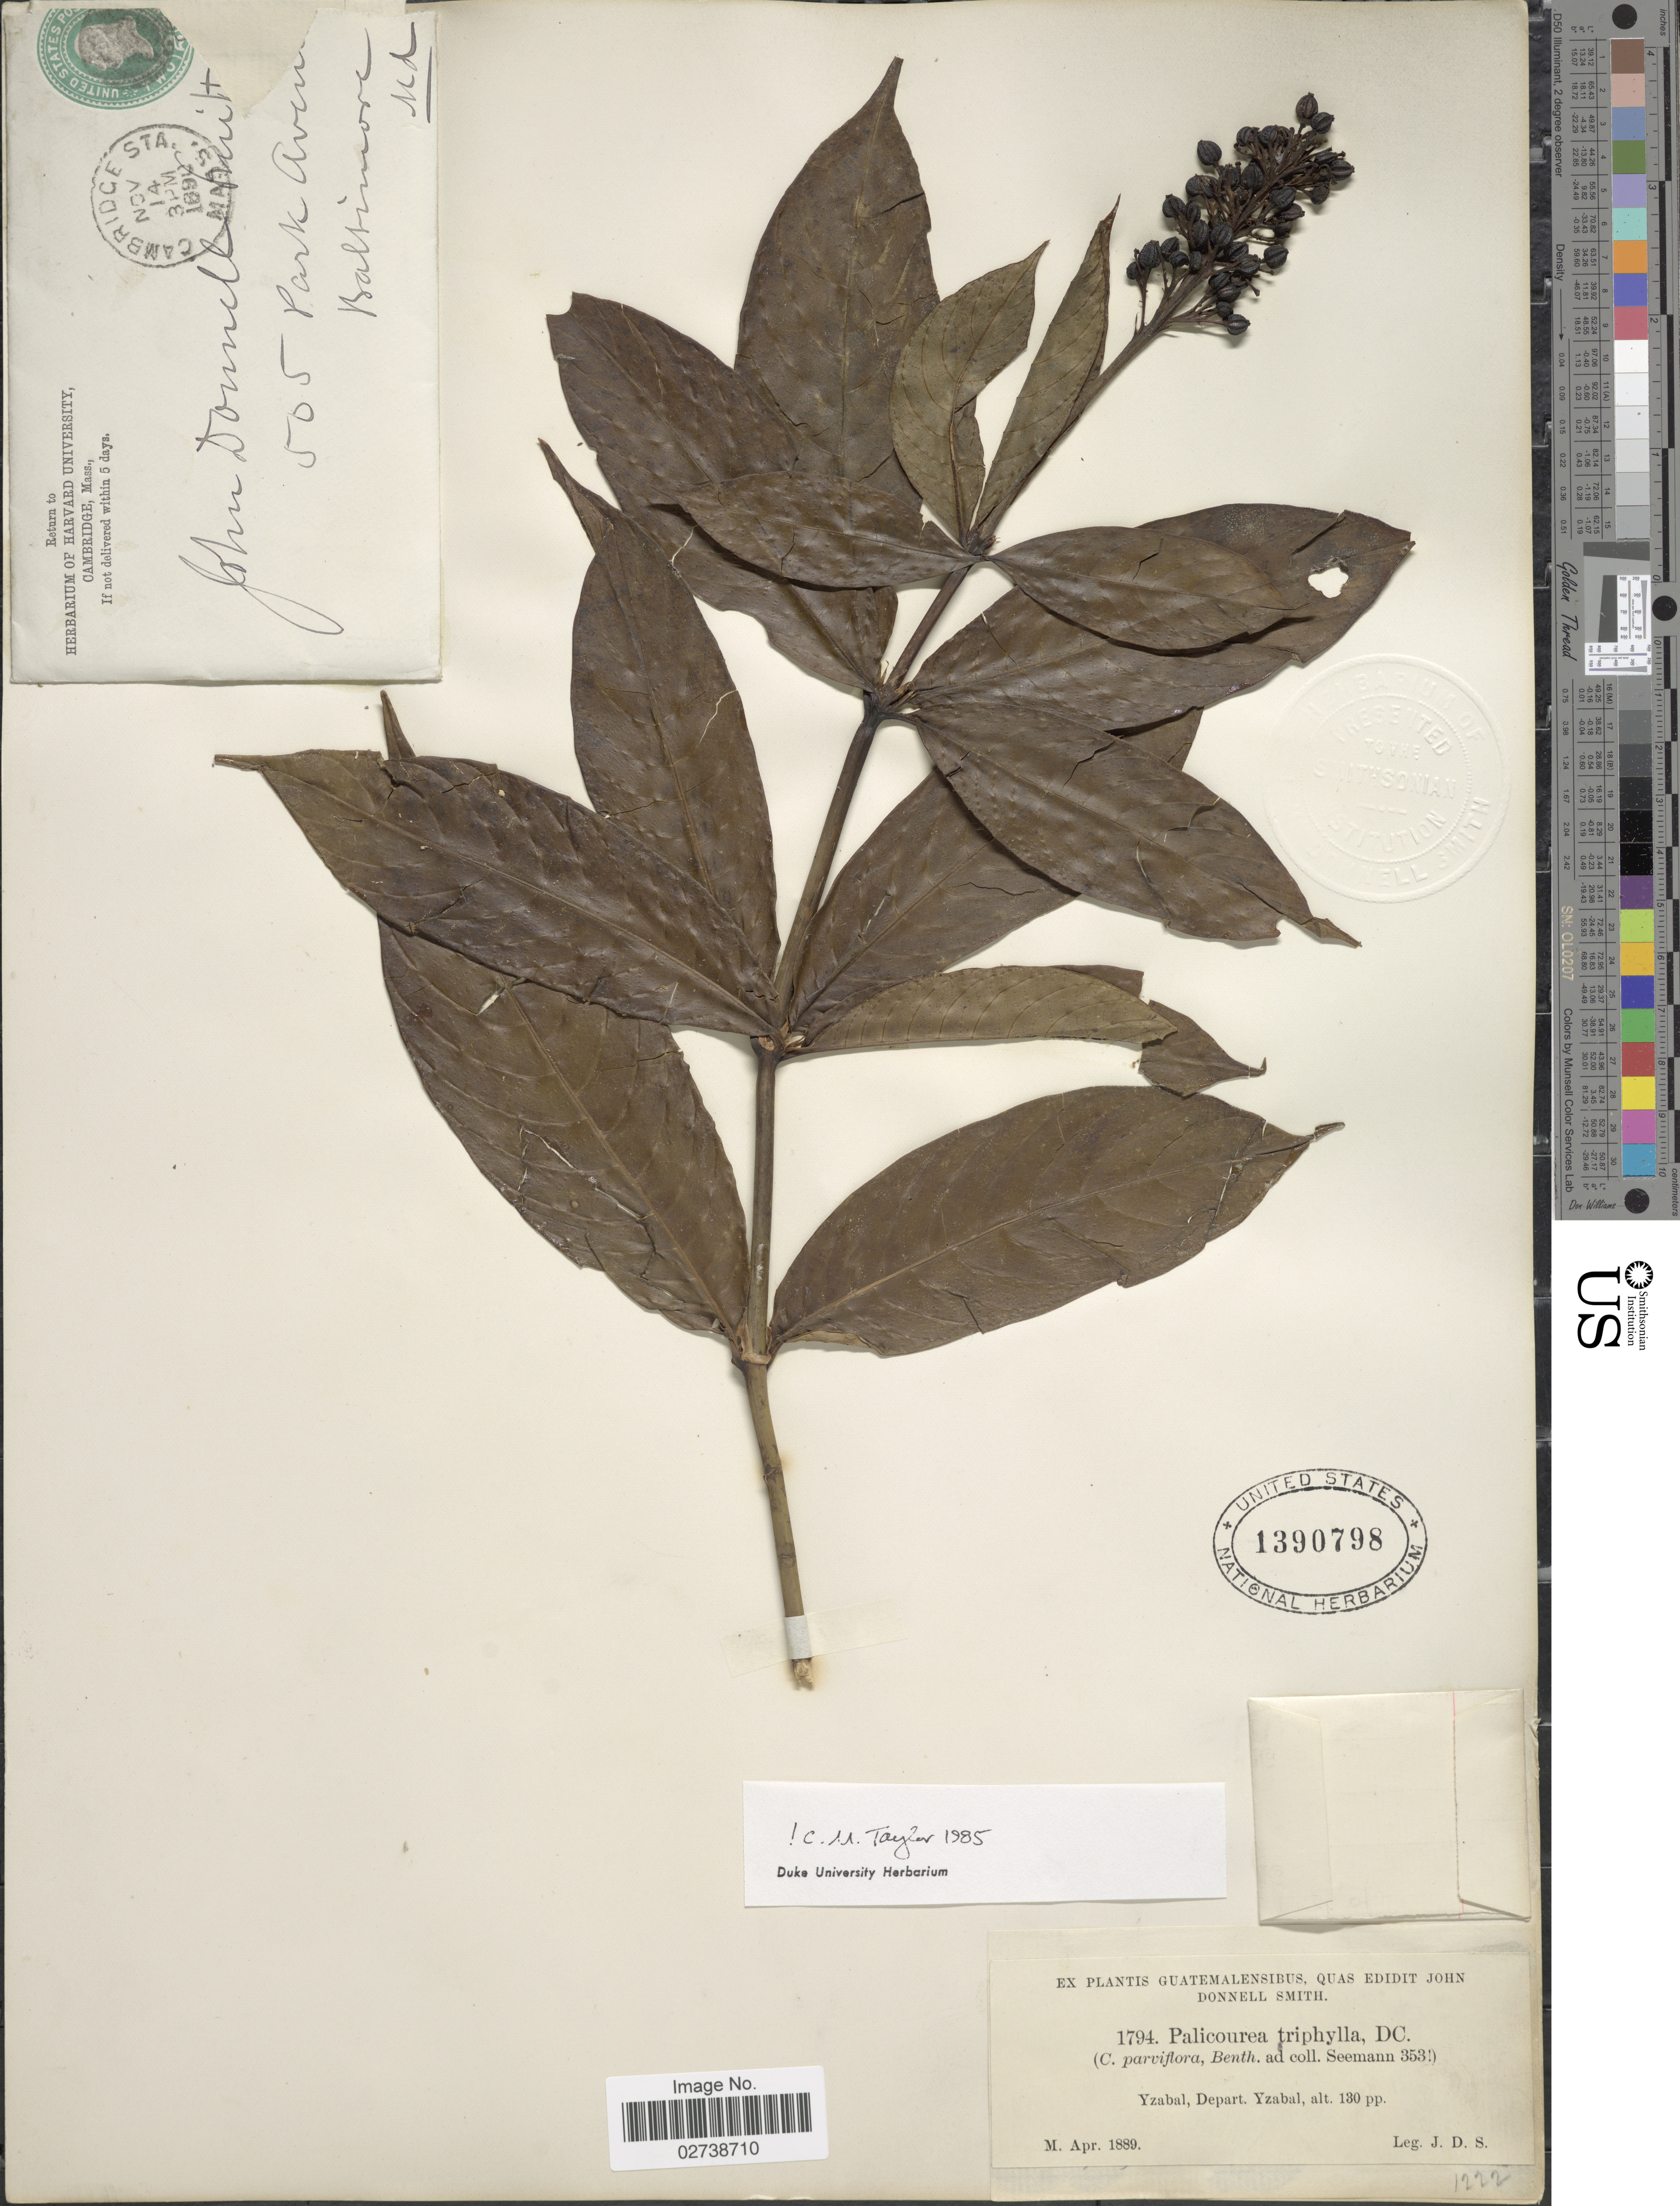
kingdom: Plantae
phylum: Tracheophyta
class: Magnoliopsida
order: Gentianales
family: Rubiaceae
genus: Palicourea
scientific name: Palicourea triphylla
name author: DC.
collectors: J. Donnell Smith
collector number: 1794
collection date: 1889-04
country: Guatemala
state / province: Izabal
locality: Yzabal, Depart. Yzabal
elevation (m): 40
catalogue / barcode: US 1390798